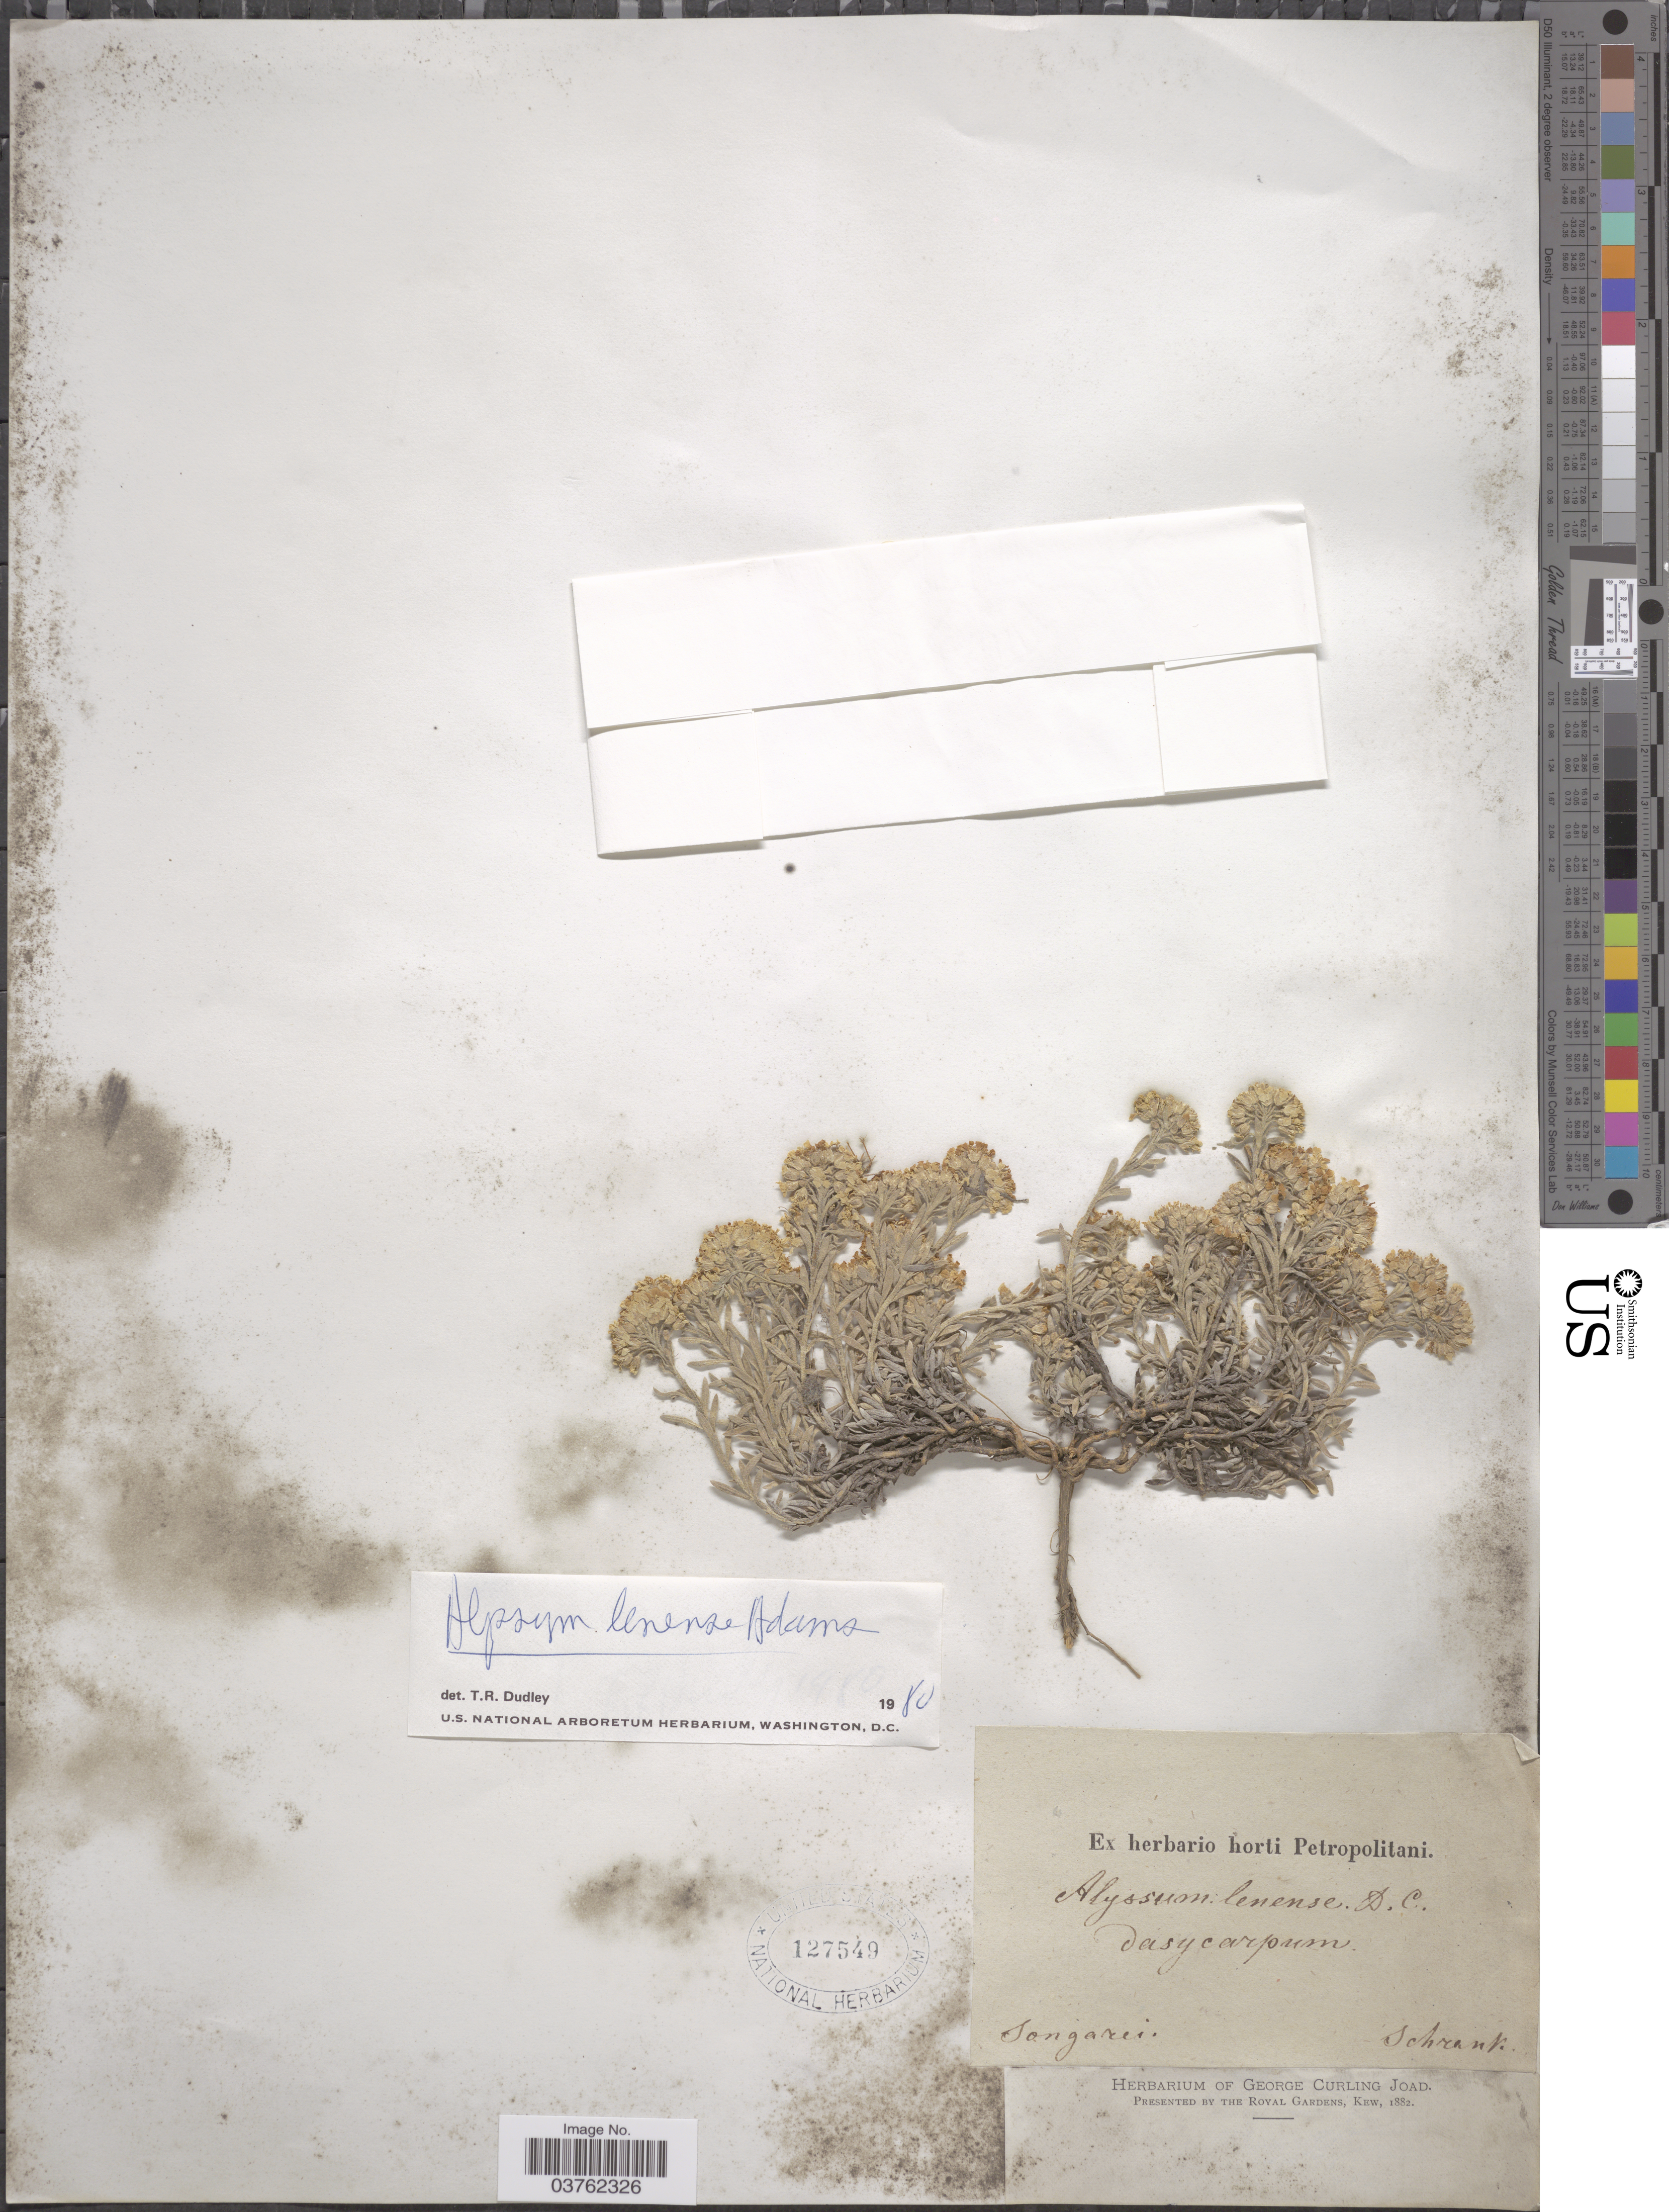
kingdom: Plantae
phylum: Tracheophyta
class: Magnoliopsida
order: Brassicales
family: Brassicaceae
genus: Alyssum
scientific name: Alyssum lenense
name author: Adams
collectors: A.G. Schrenk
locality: Songarei.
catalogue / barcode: US 127549